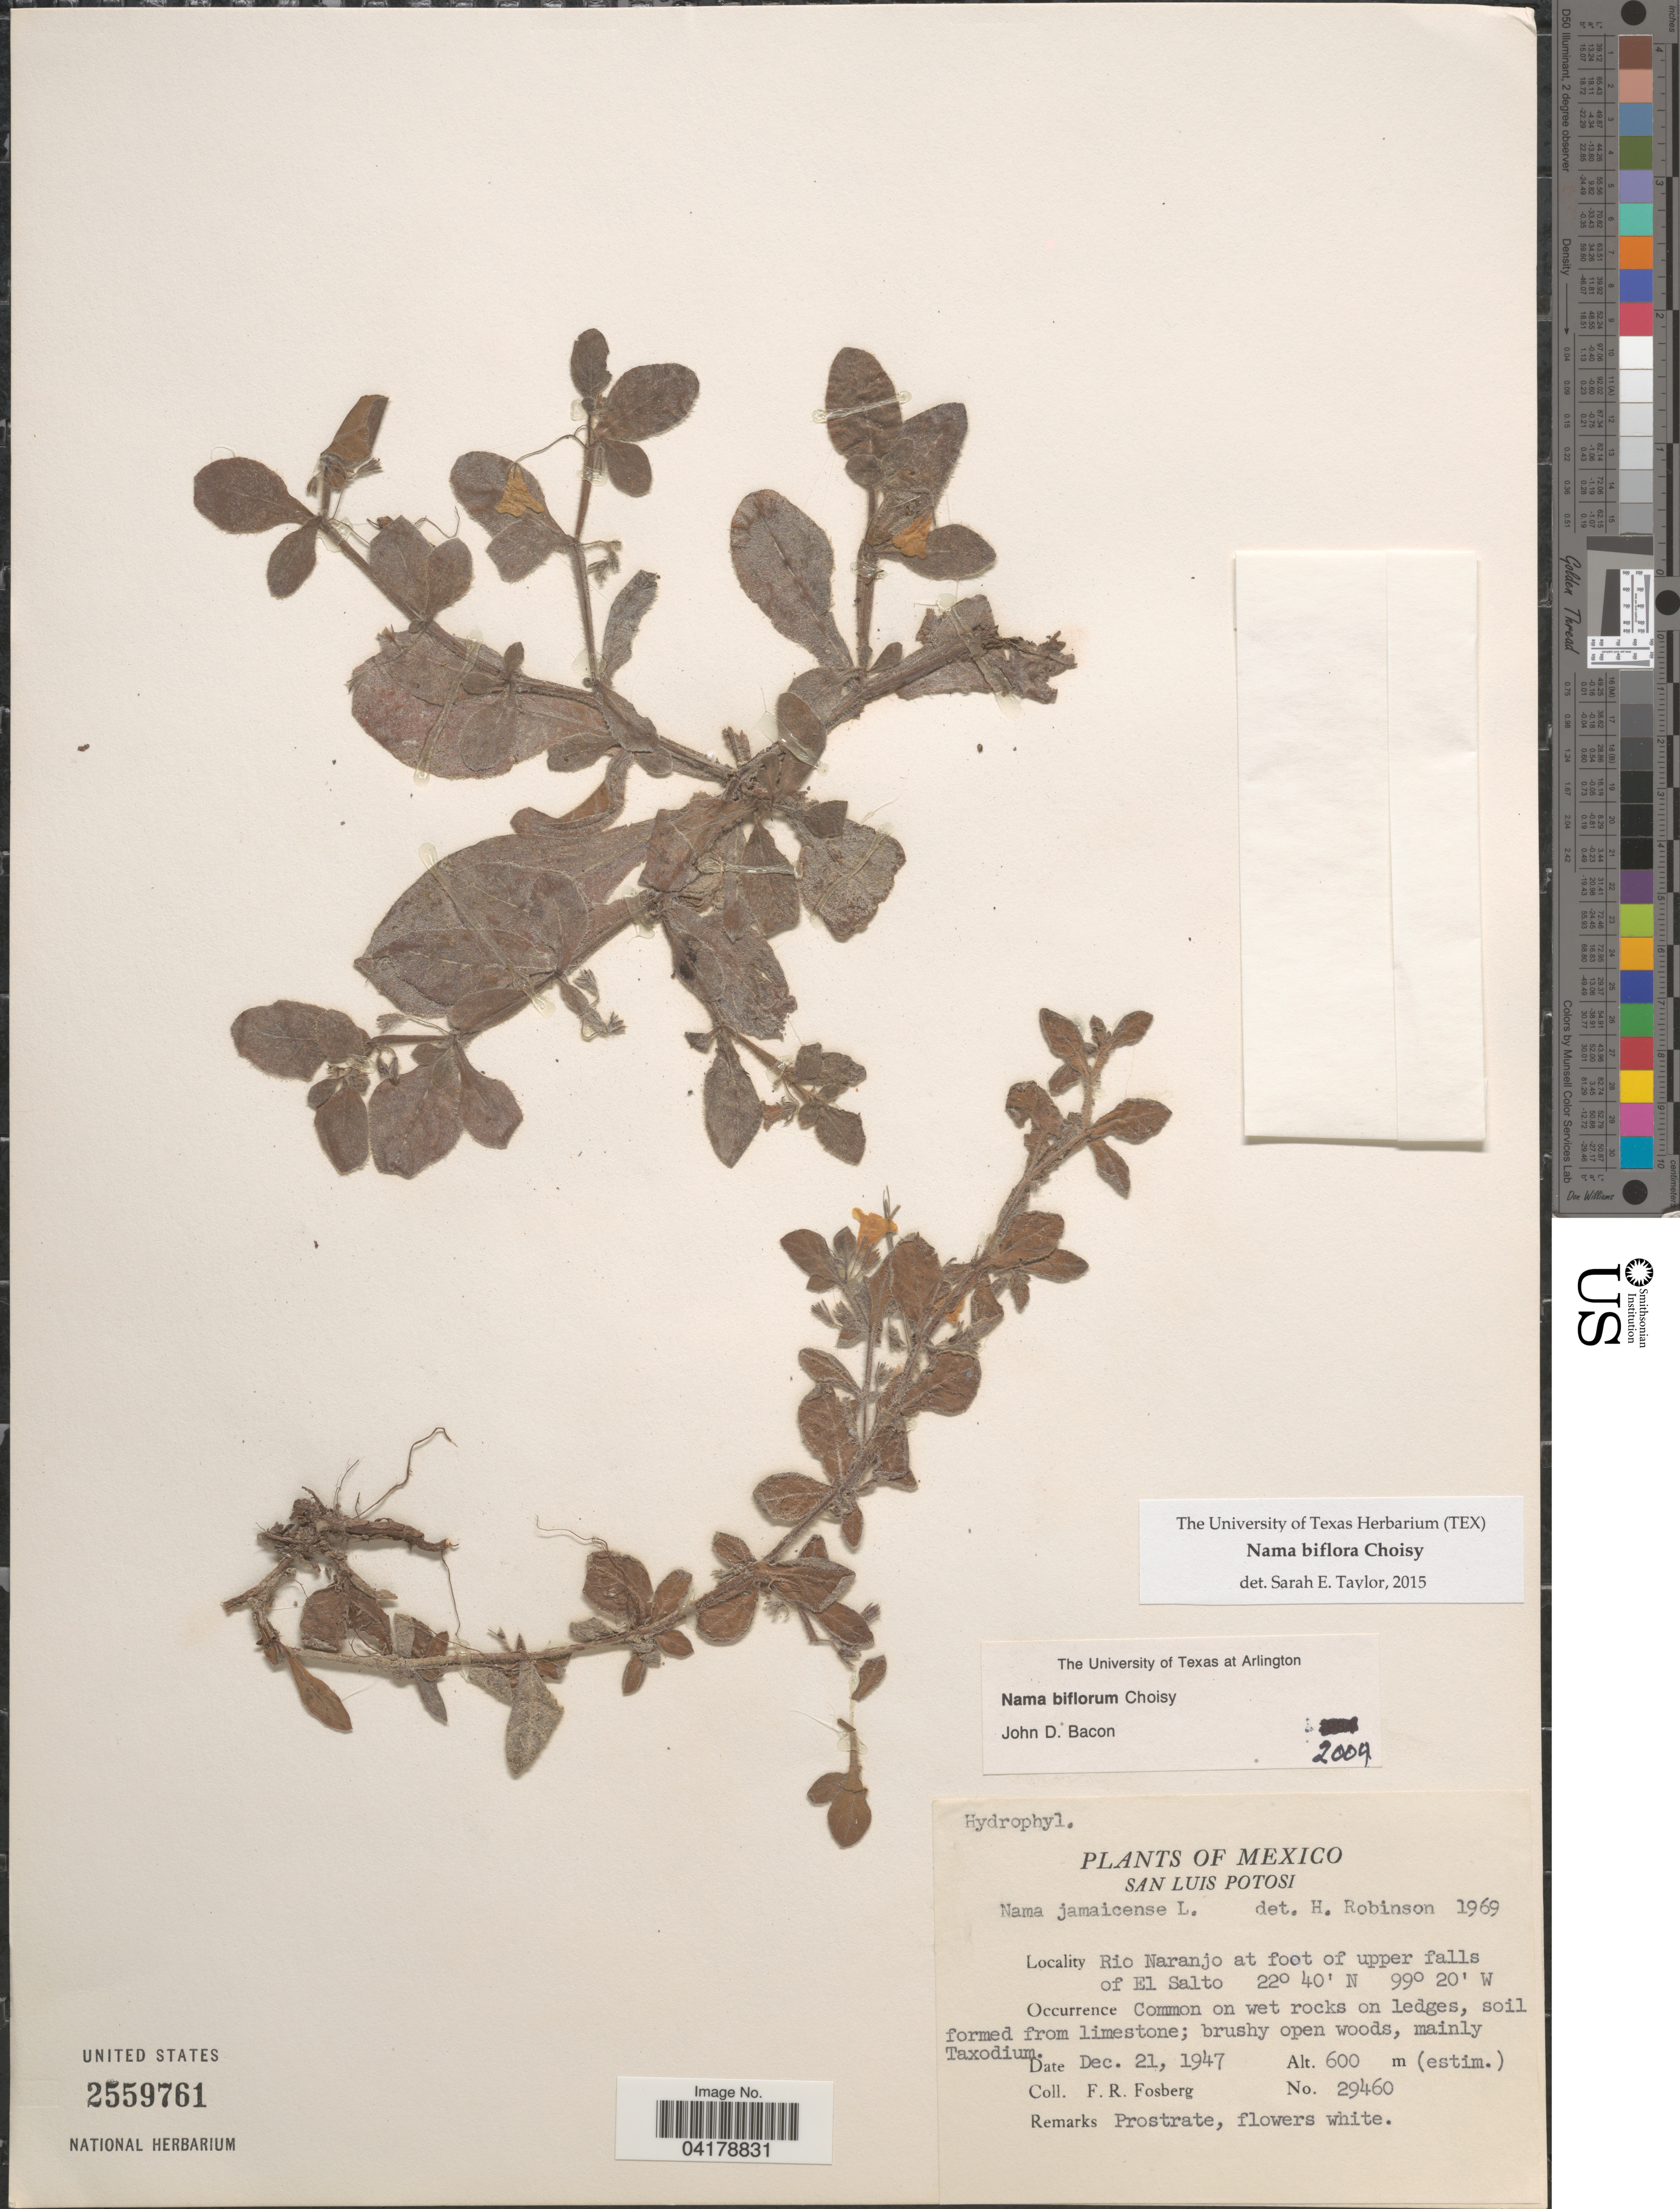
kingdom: Plantae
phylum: Tracheophyta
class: Magnoliopsida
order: Boraginales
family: Namaceae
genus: Nama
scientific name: Nama biflora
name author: Choisy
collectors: F. R. Fosberg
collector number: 29460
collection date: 1947-12-21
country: Mexico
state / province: San Luis Potosí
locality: Rio Naranjo at foot of upper falls of El Salto.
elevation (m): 600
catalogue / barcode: US 2559761